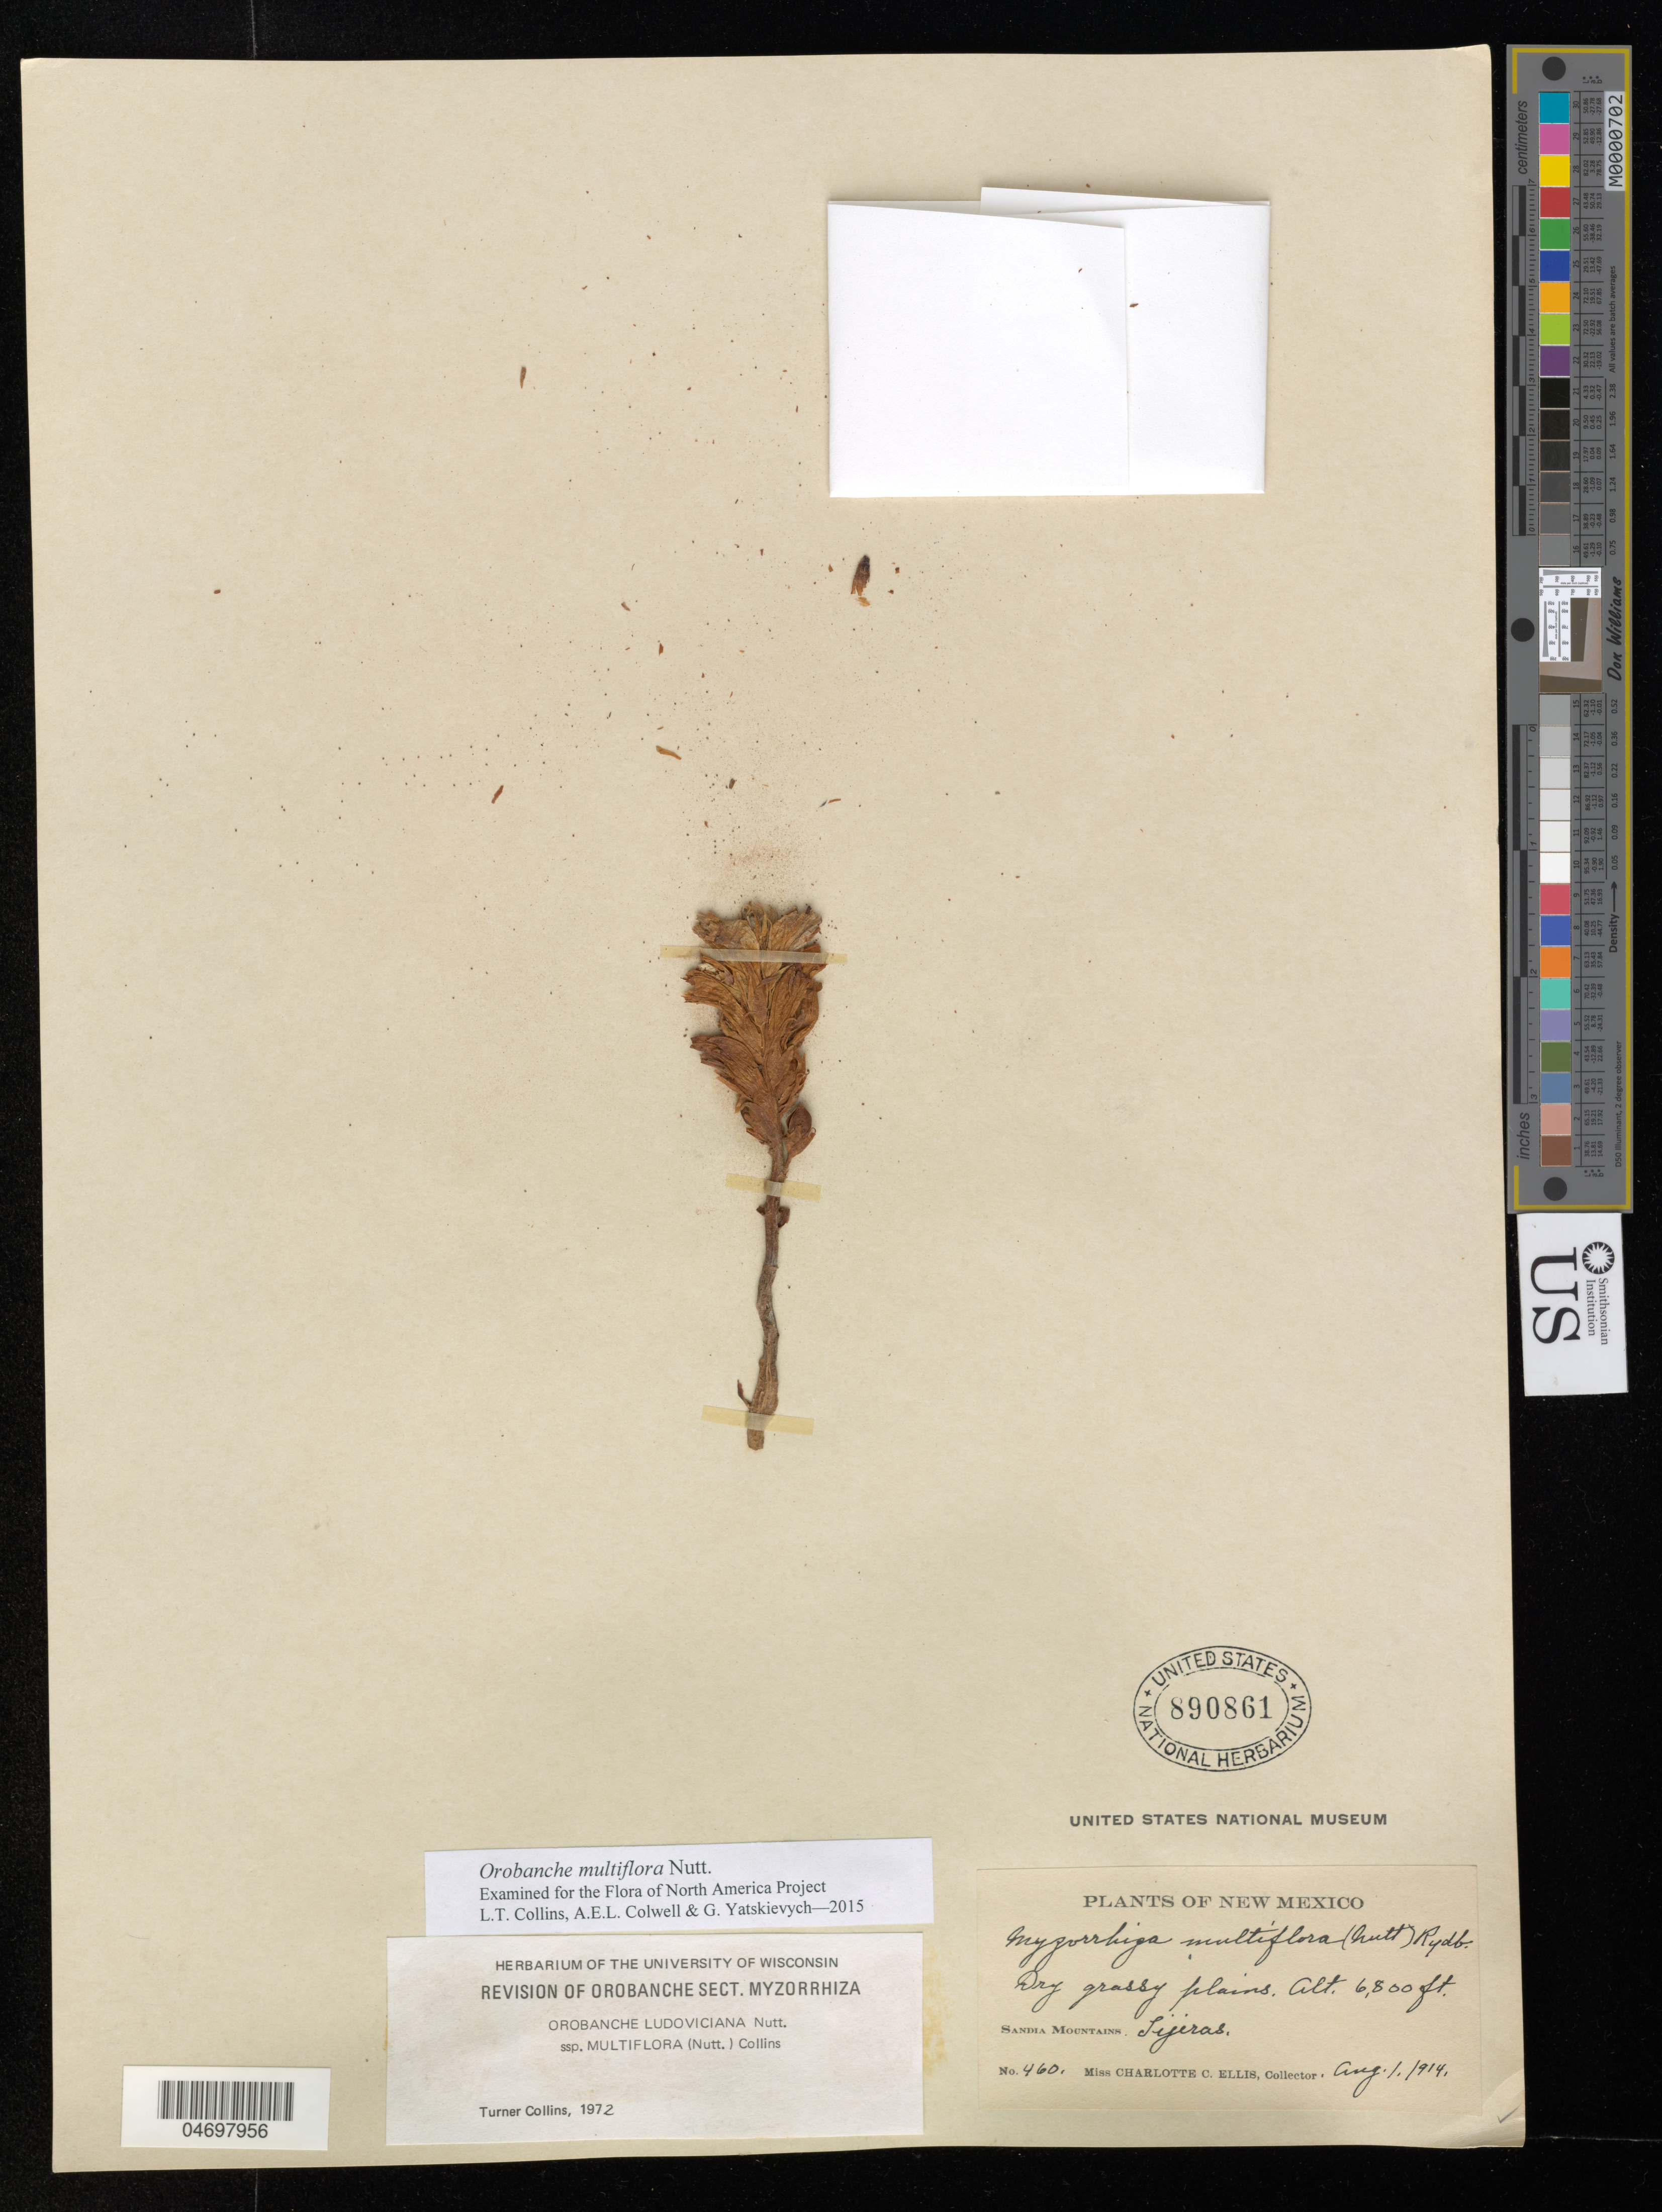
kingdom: Plantae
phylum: Tracheophyta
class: Magnoliopsida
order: Lamiales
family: Orobanchaceae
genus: Orobanche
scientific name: Orobanche multiflora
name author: Nutt.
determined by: Collins, L. T.; Colwell, A. E.; Yatskievych, G. A.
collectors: C. C. Ellis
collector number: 460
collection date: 1914-08-01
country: United States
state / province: New Mexico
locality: Tijeras Cañon, Sandia Mountains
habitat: Dry grassy plains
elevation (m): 1981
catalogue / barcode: US 890861